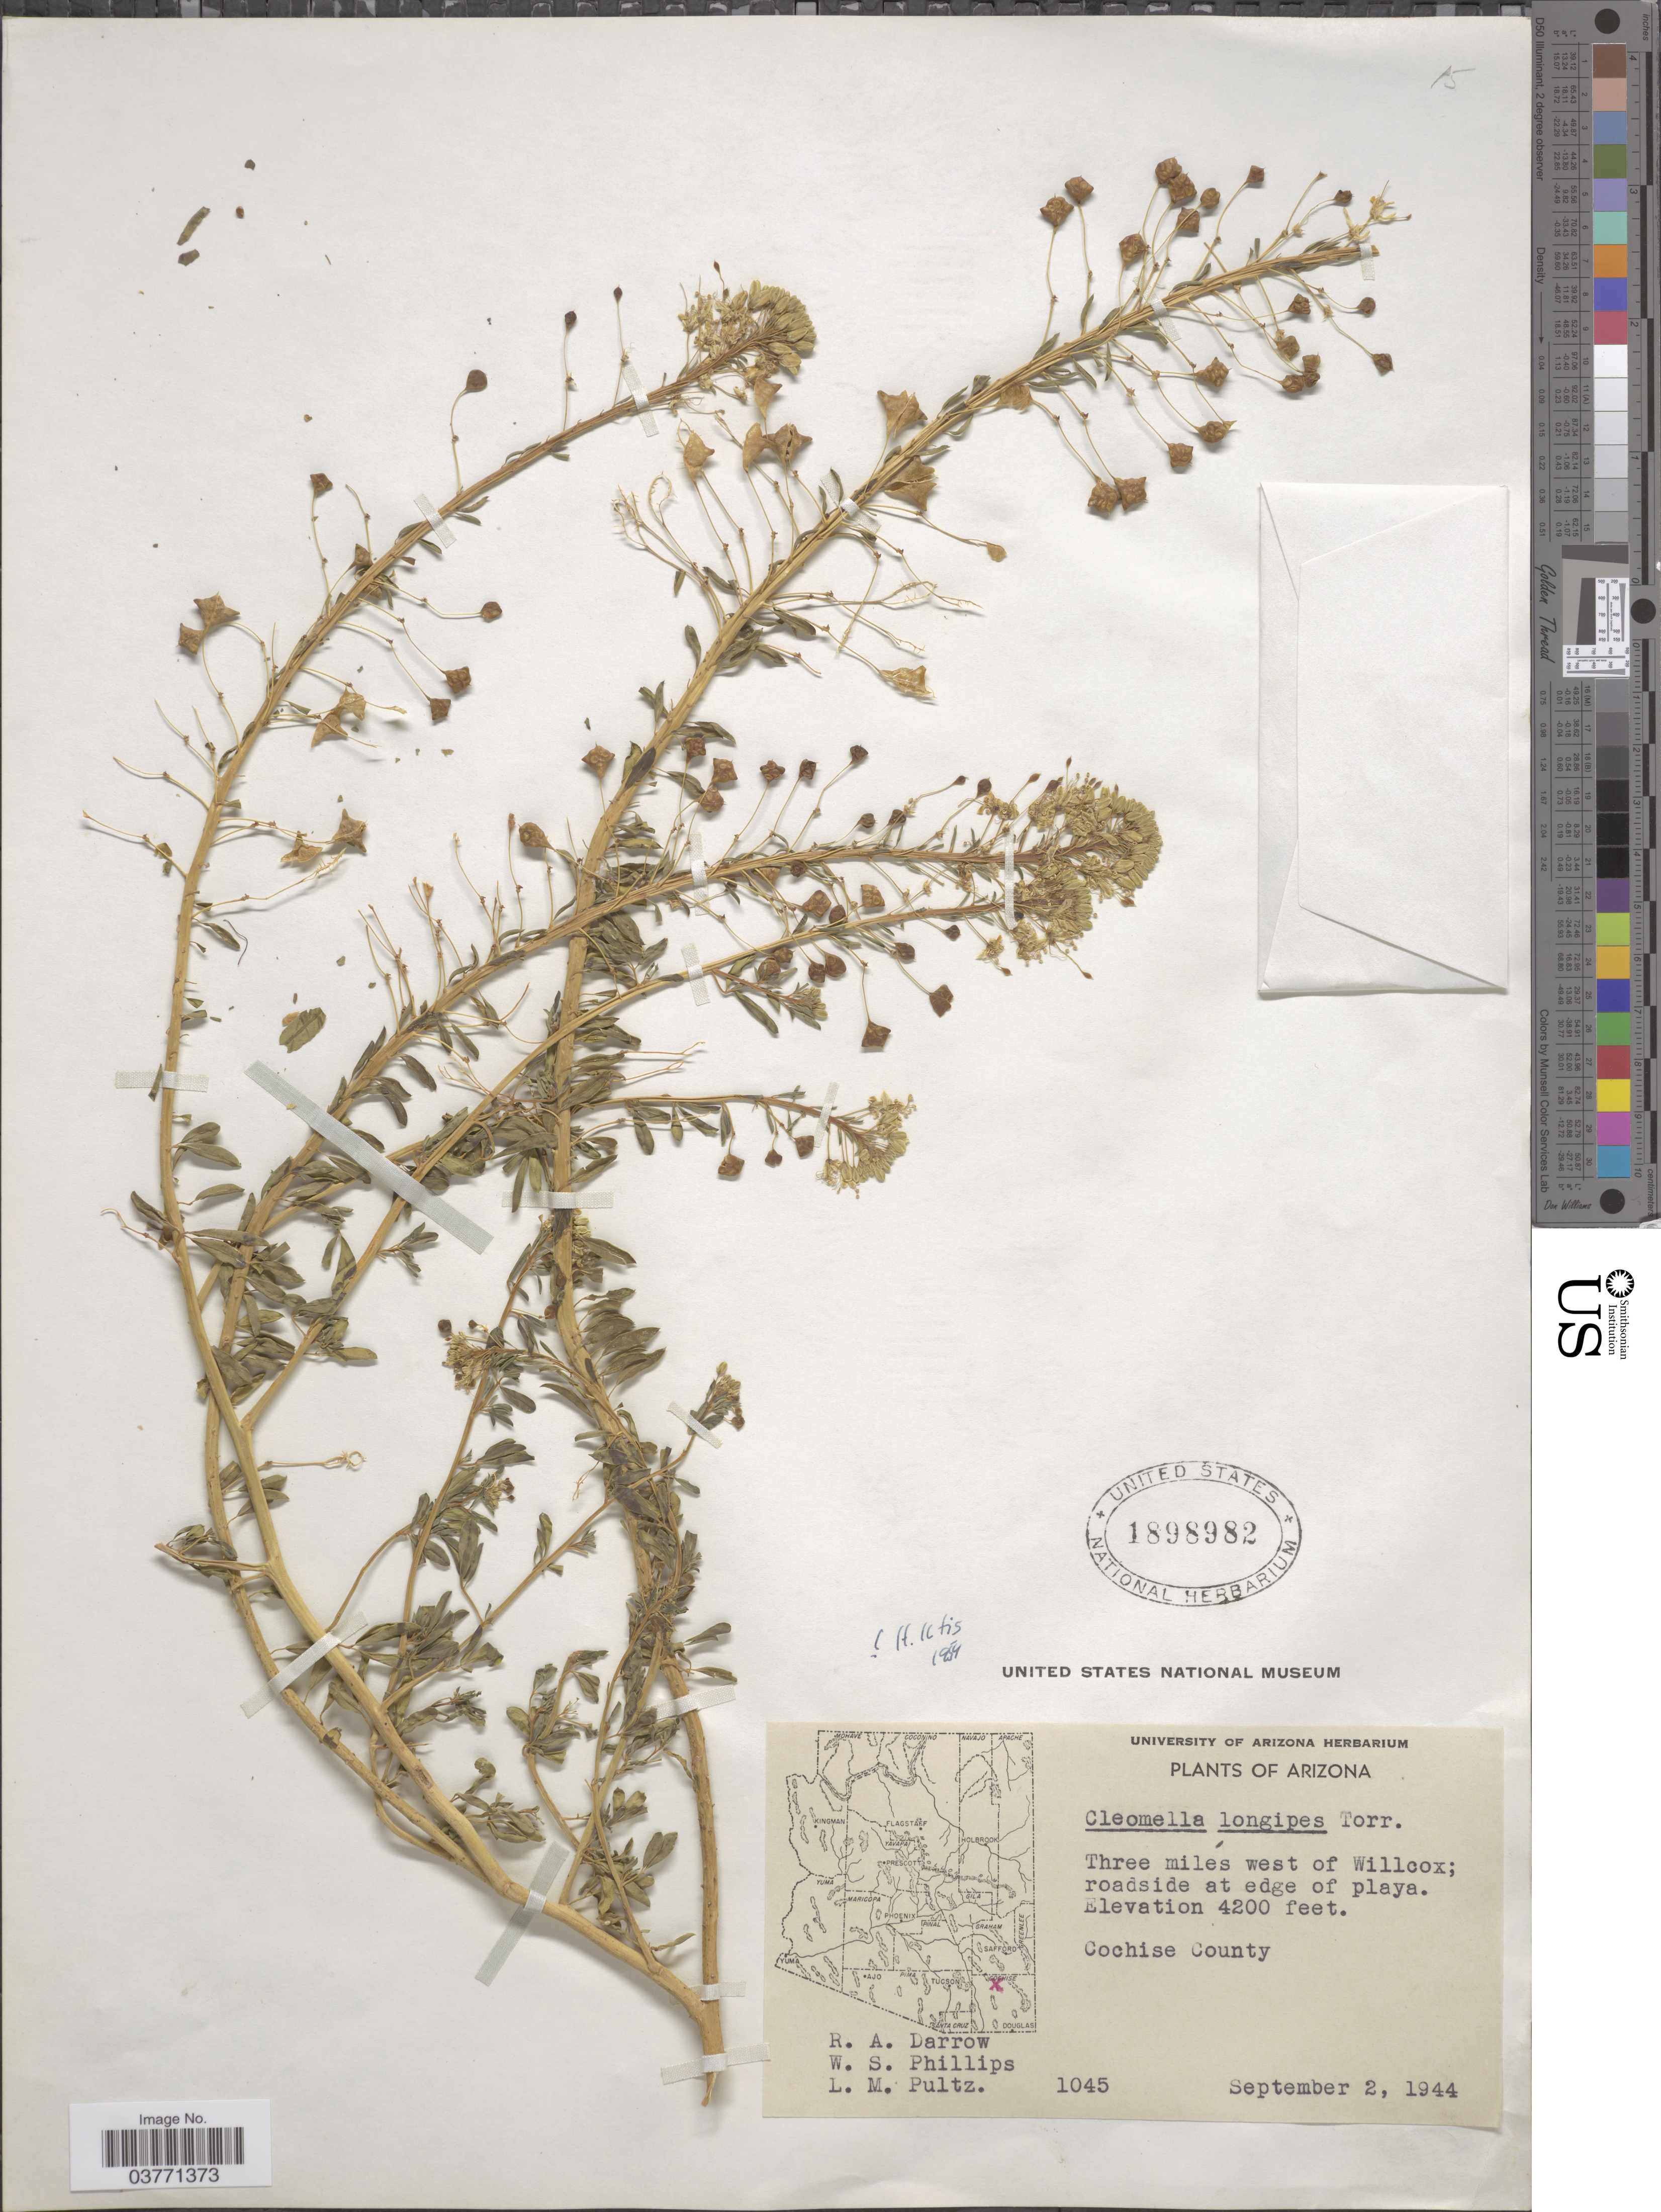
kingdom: Plantae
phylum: Tracheophyta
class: Magnoliopsida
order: Brassicales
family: Cleomaceae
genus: Cleomella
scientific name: Cleomella longipes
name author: Torr.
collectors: R. A. Darrow, W. S. Phillips & L. Pultz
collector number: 1045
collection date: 1944-09-02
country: United States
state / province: Arizona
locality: Three miles west of Willcox; roadside at edge of playa. Cochise County.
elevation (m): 1280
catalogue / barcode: US 1898982